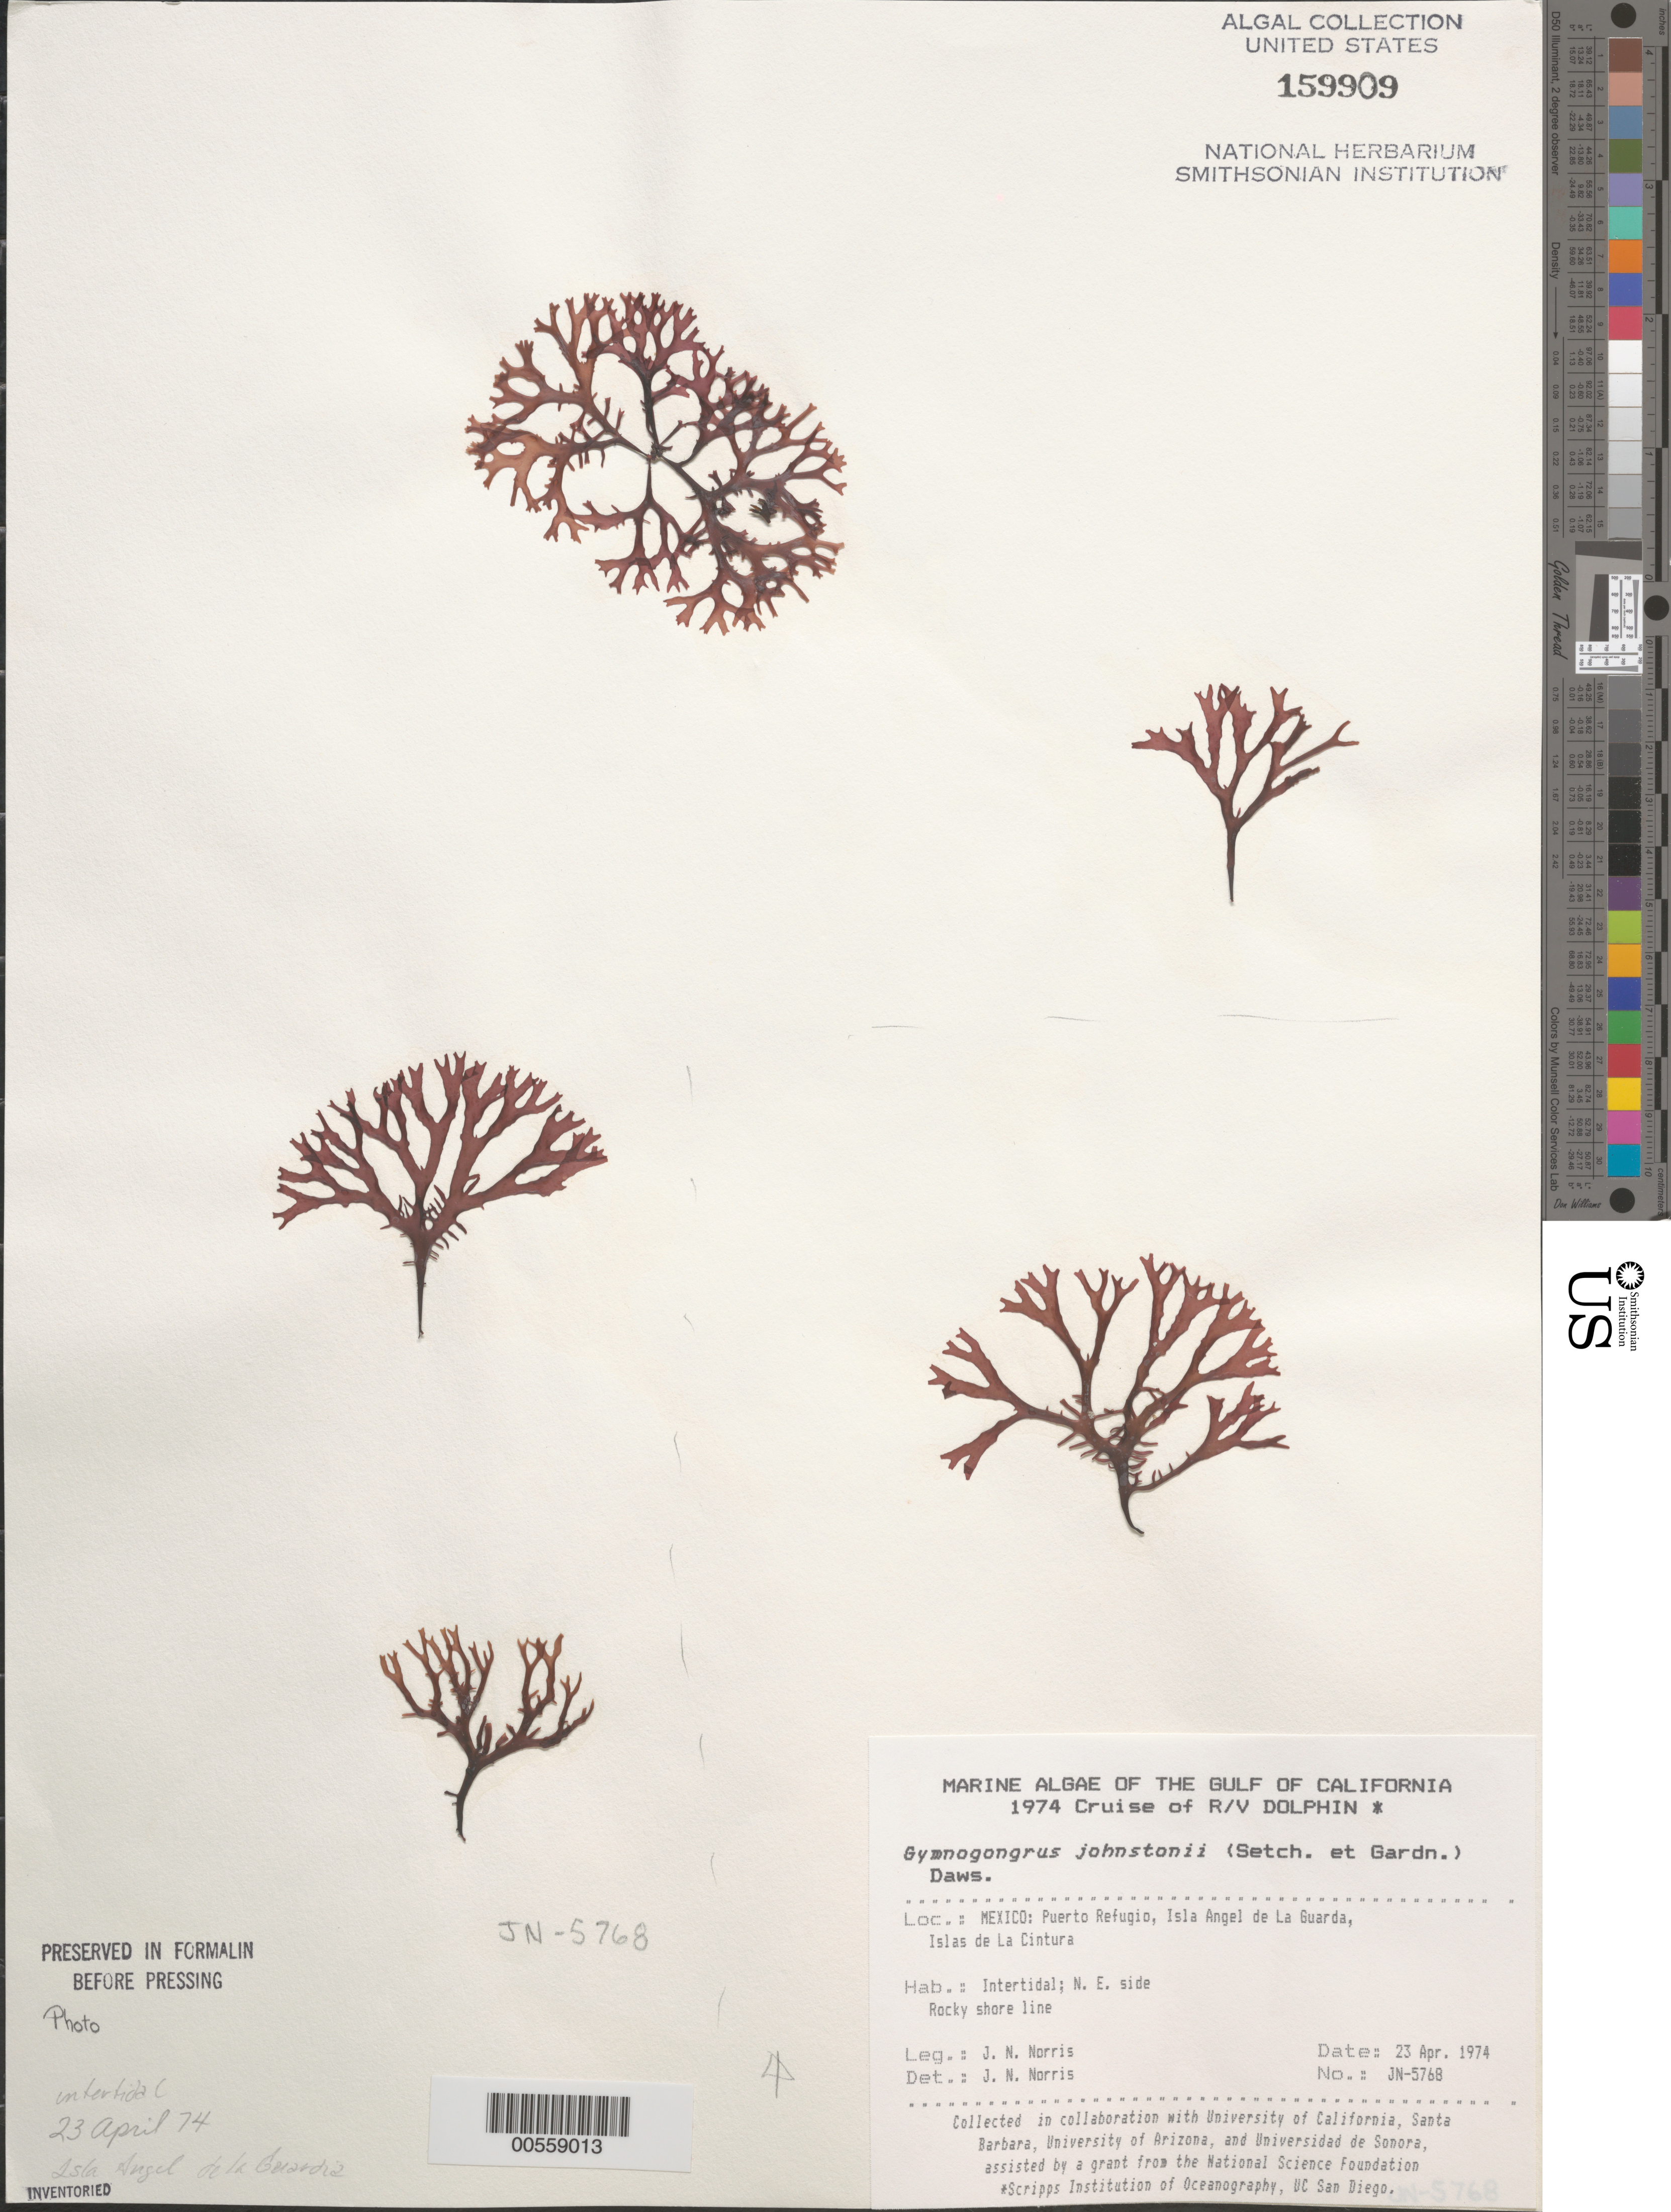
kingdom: Plantae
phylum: Rhodophyta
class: Florideophyceae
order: Gigartinales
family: Phyllophoraceae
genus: Gymnogongrus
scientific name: Gymnogongrus johnstonii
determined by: Norris, James N.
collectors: J. N. Norris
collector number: JN-5768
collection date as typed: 23 Apr 1974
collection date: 1974-04-23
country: Mexico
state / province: Baja California Norte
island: Isla Angel de la Guarda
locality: Puerto Refugio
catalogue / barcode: US 159909